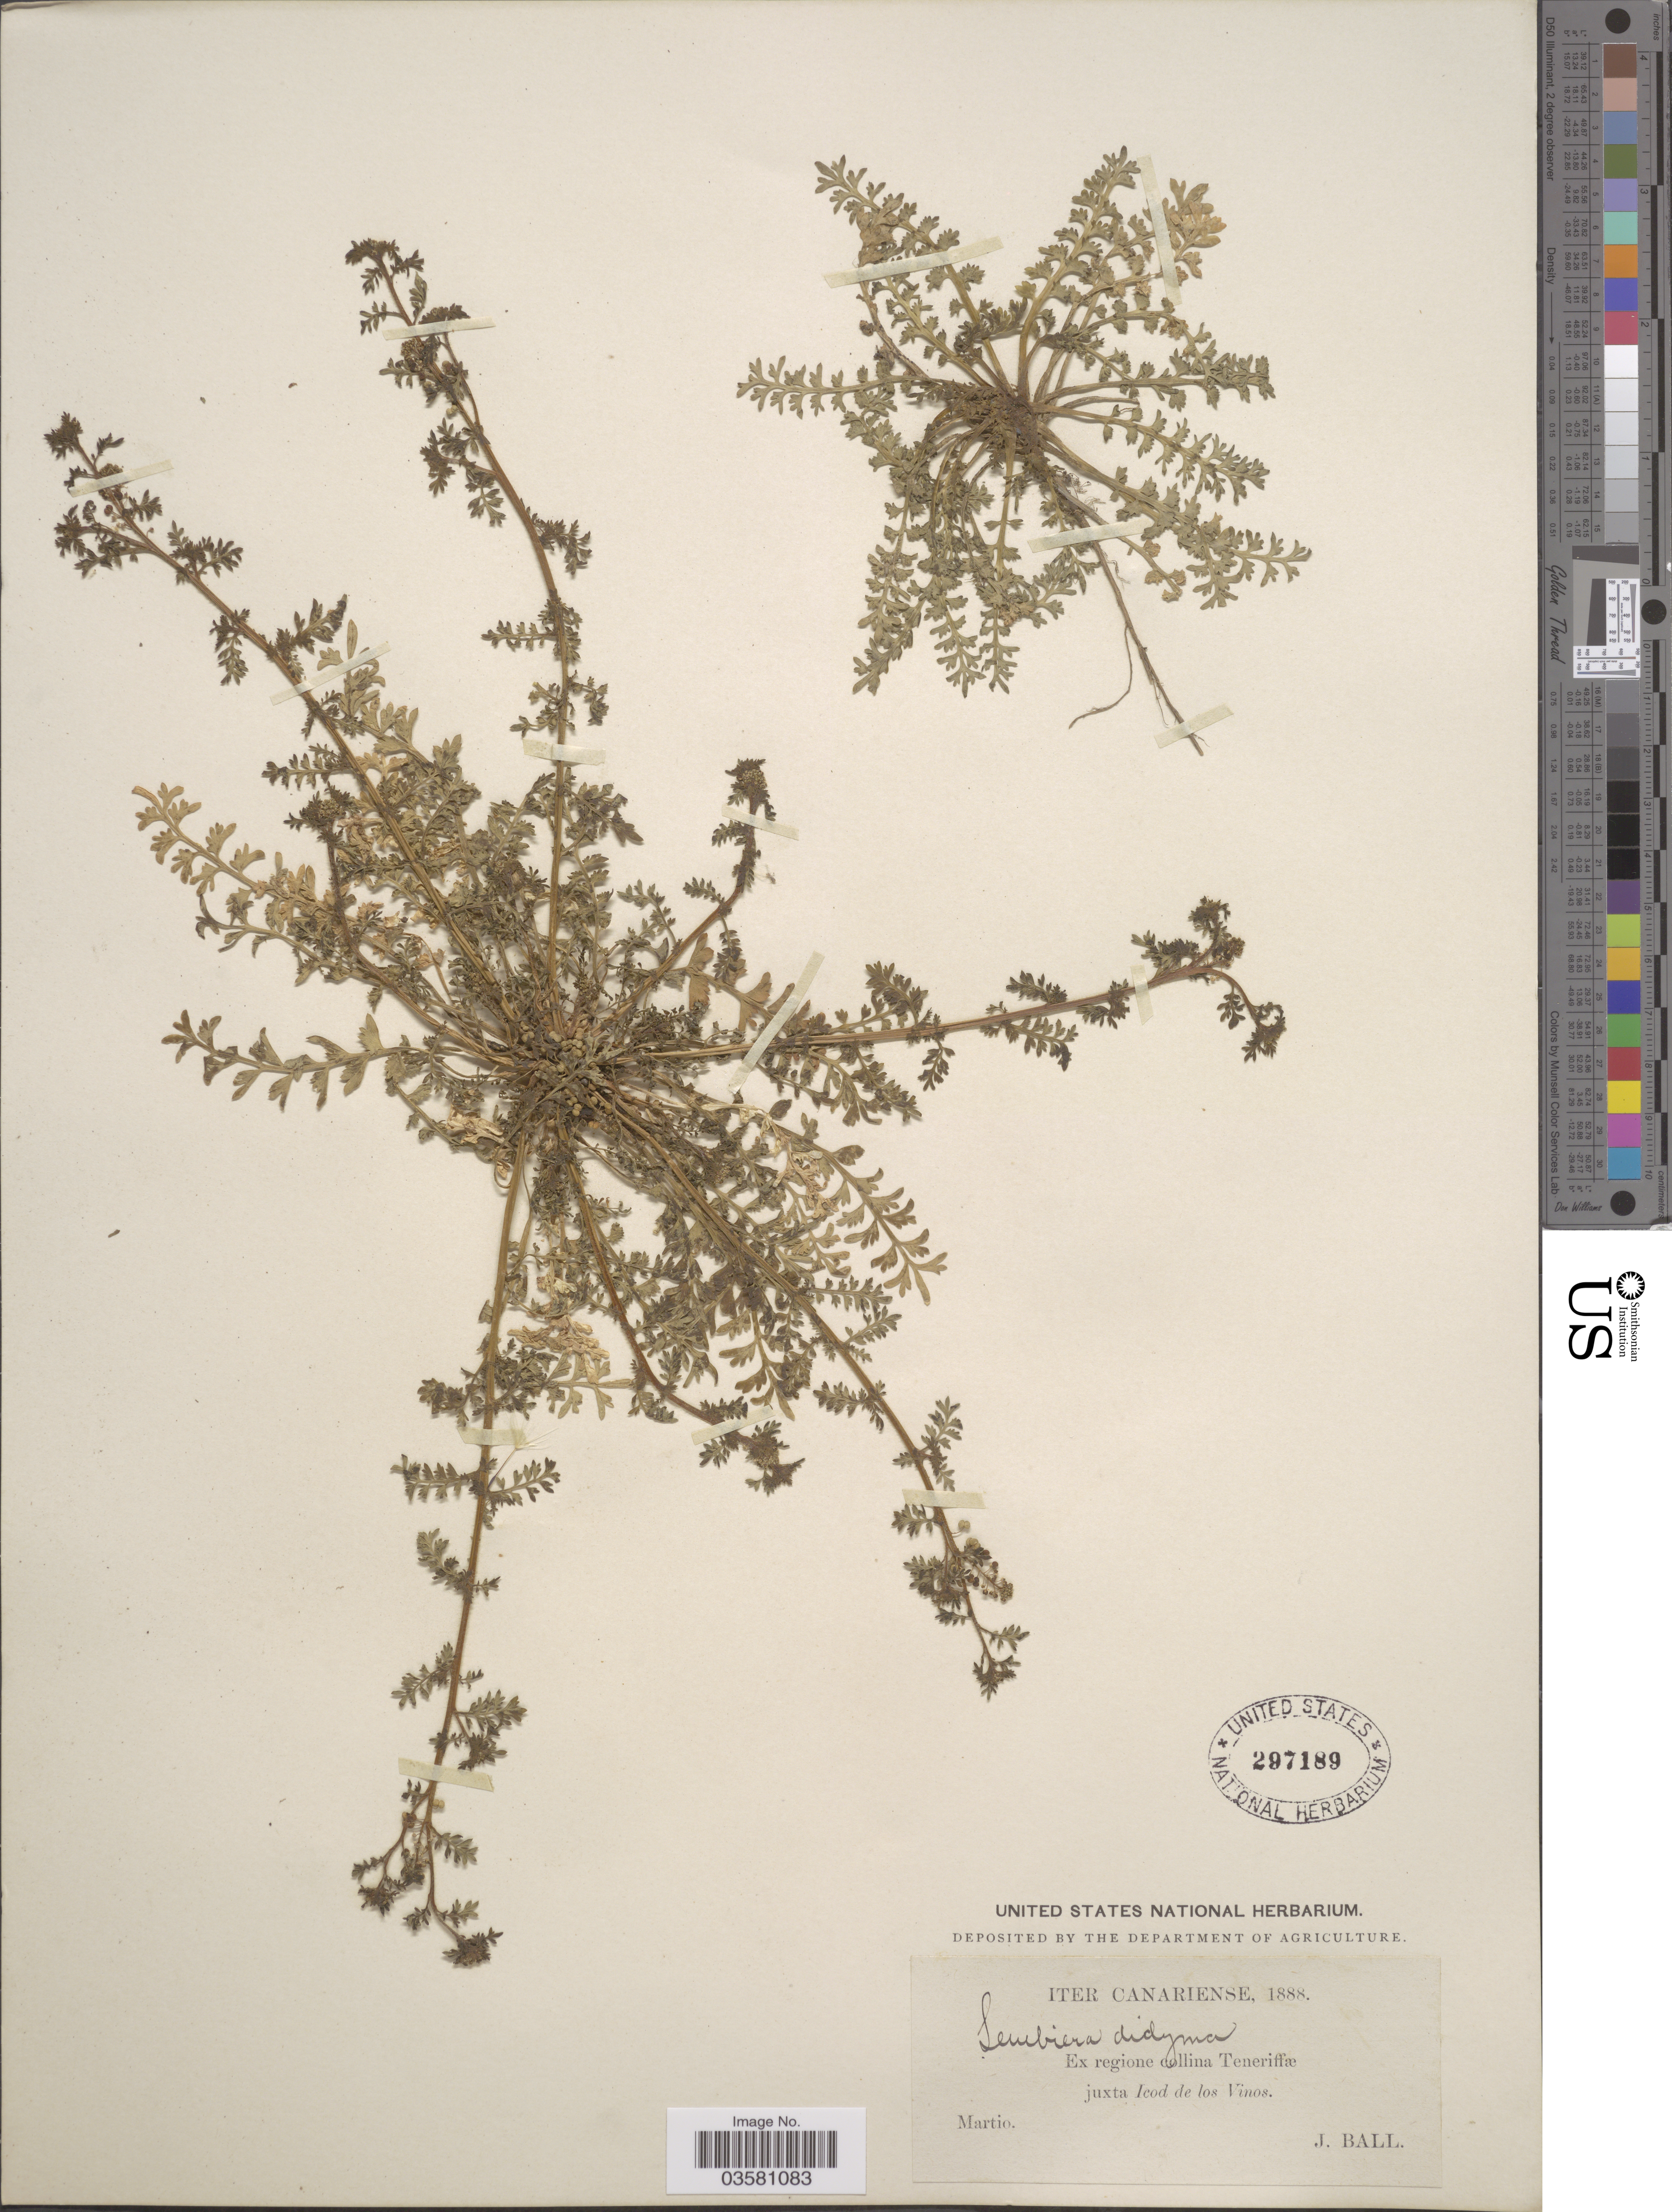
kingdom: Plantae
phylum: Tracheophyta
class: Magnoliopsida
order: Brassicales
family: Brassicaceae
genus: Lepidium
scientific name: Lepidium didymum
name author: L.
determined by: Strong, M. T., (US), Smithsonian Institution - National Museum of Natural History (UNITED STATES)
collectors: J. Ball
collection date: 1888-03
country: Spain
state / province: Canarias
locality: Iter Canariense. Ex regione collina Teneriffæ juxta Icod de los Vinos.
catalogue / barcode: US 297189